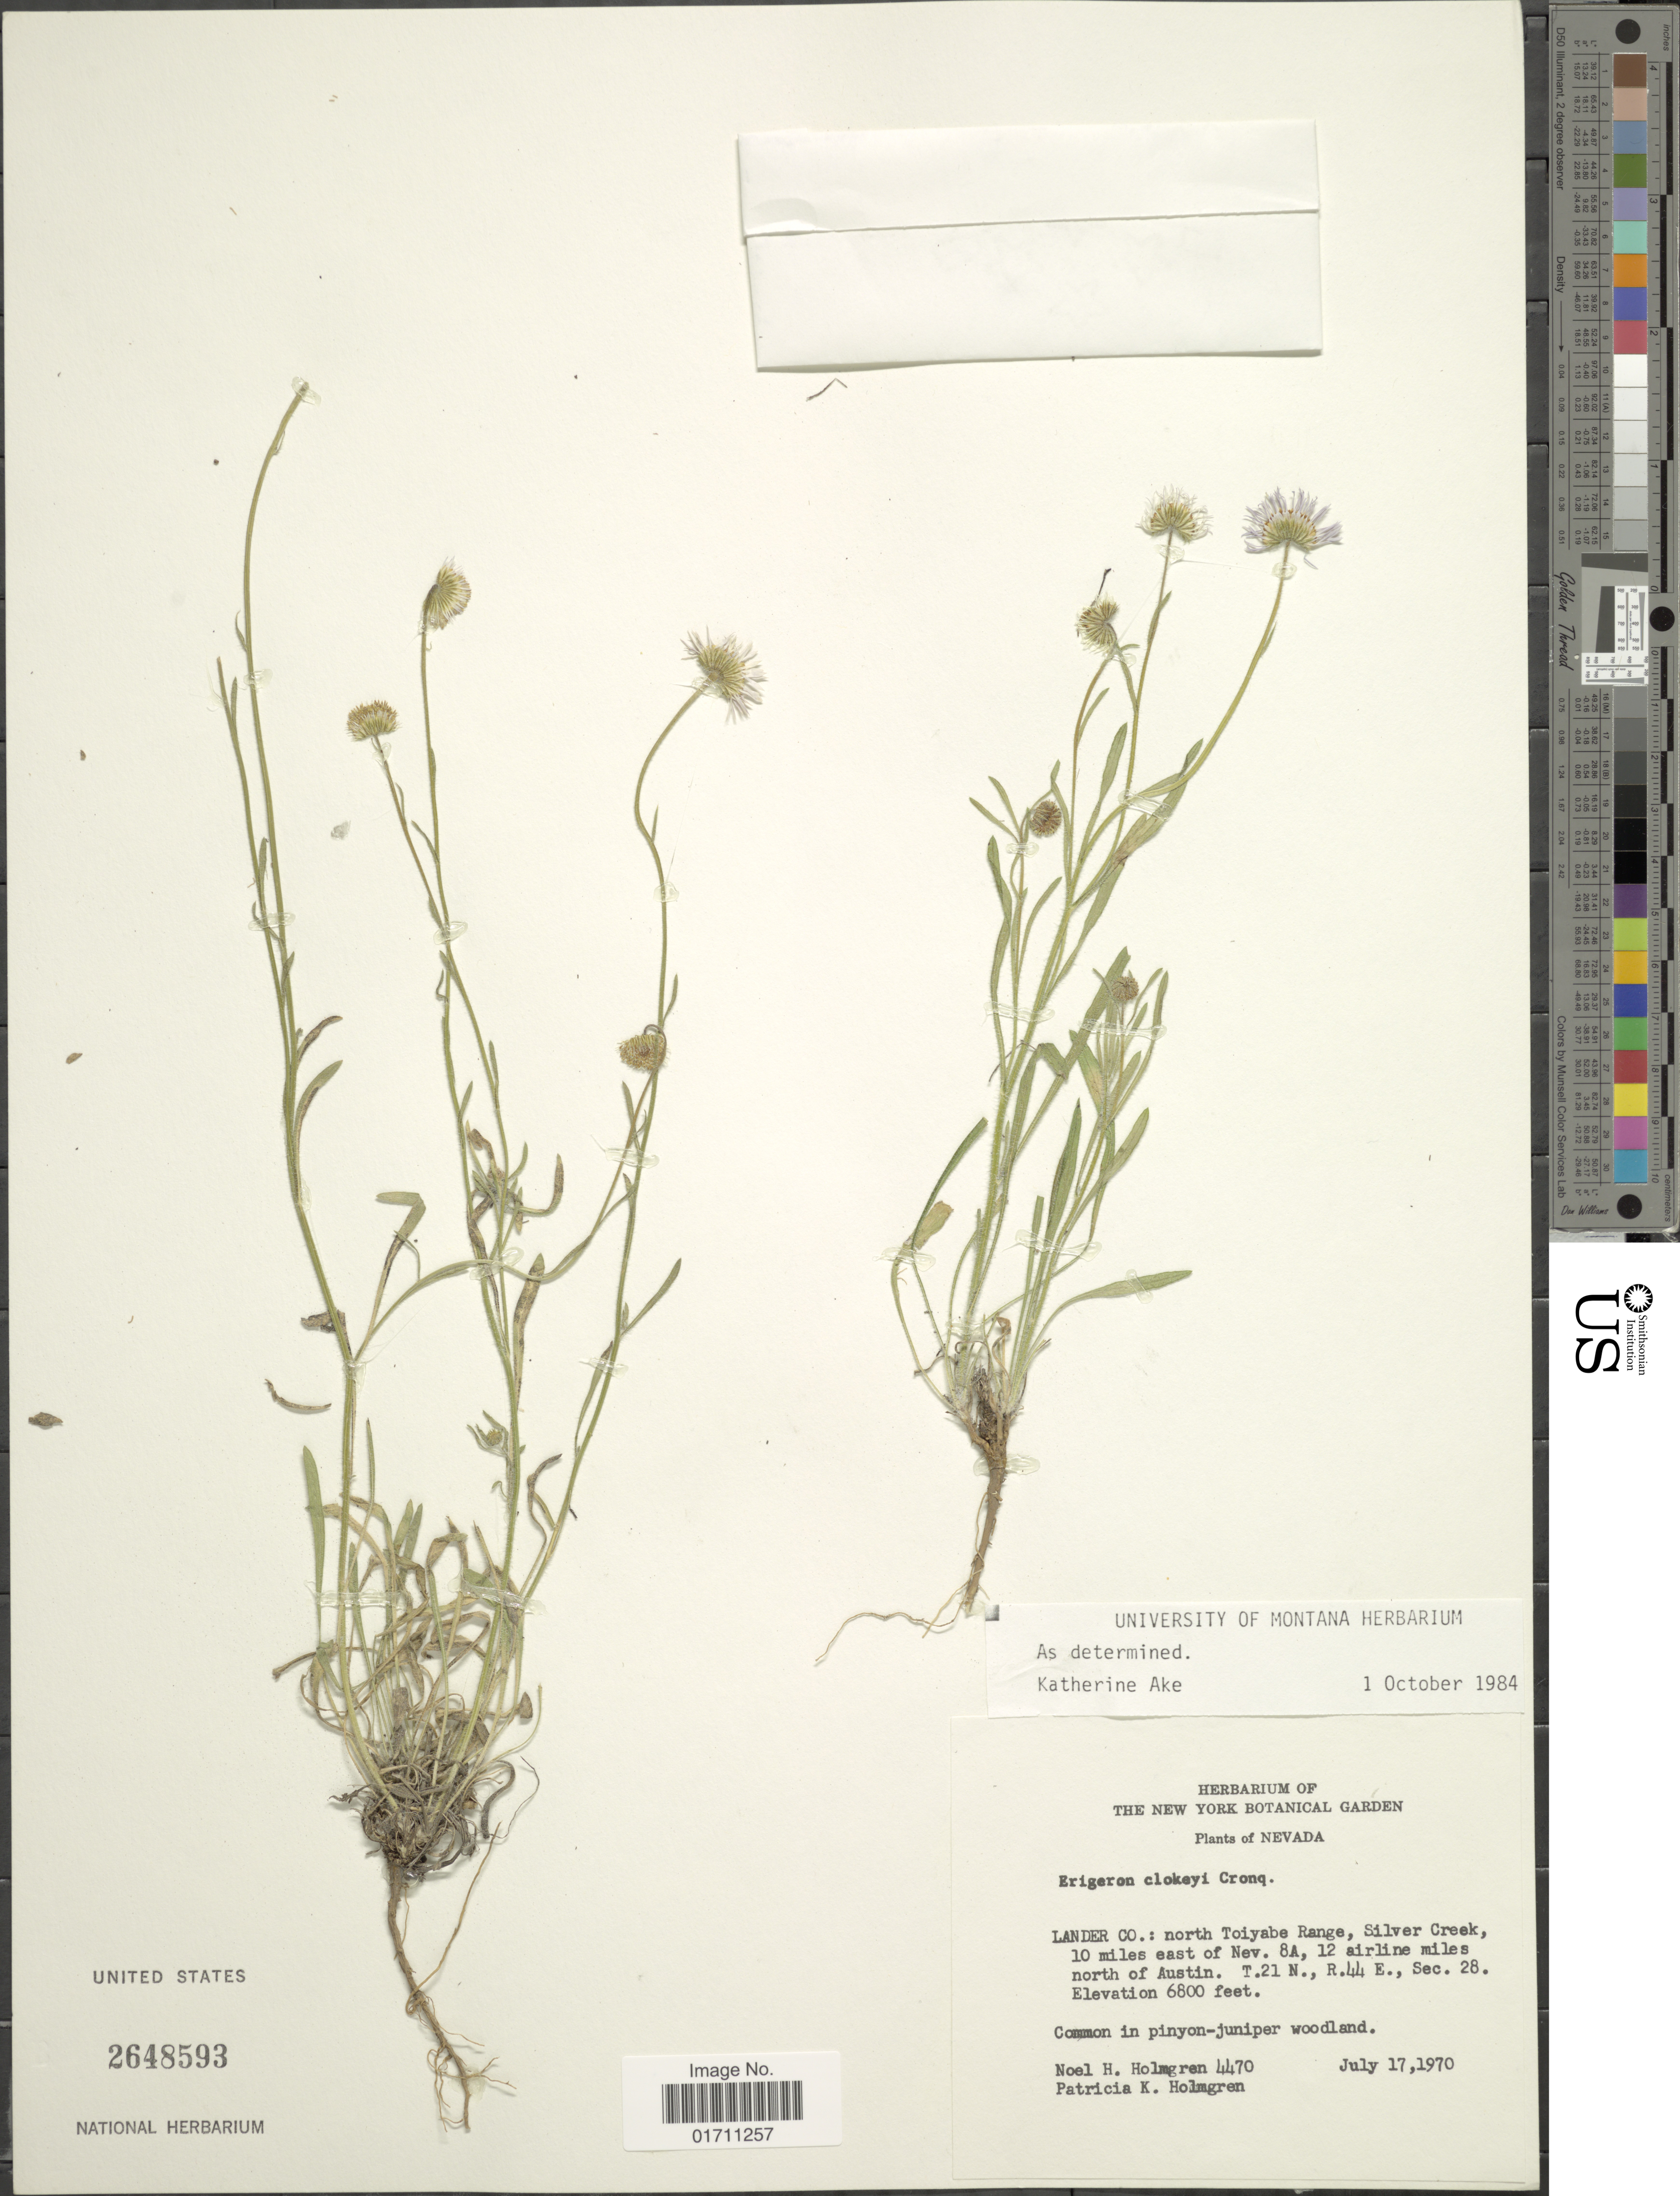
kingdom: Plantae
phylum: Tracheophyta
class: Magnoliopsida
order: Asterales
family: Asteraceae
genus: Erigeron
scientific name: Erigeron clokeyi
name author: Cronq.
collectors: N. H. Holmgren & P. K. Holmgren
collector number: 4470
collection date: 1970-07-17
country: United States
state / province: Nevada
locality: Lander Co: north Toiyabe Range, Slver Creek, 10 miles east of Nev. 8A, 12 airline miles north of Austin. T.21N., R.44 E., Sec. 28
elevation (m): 2073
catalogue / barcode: US 2648593